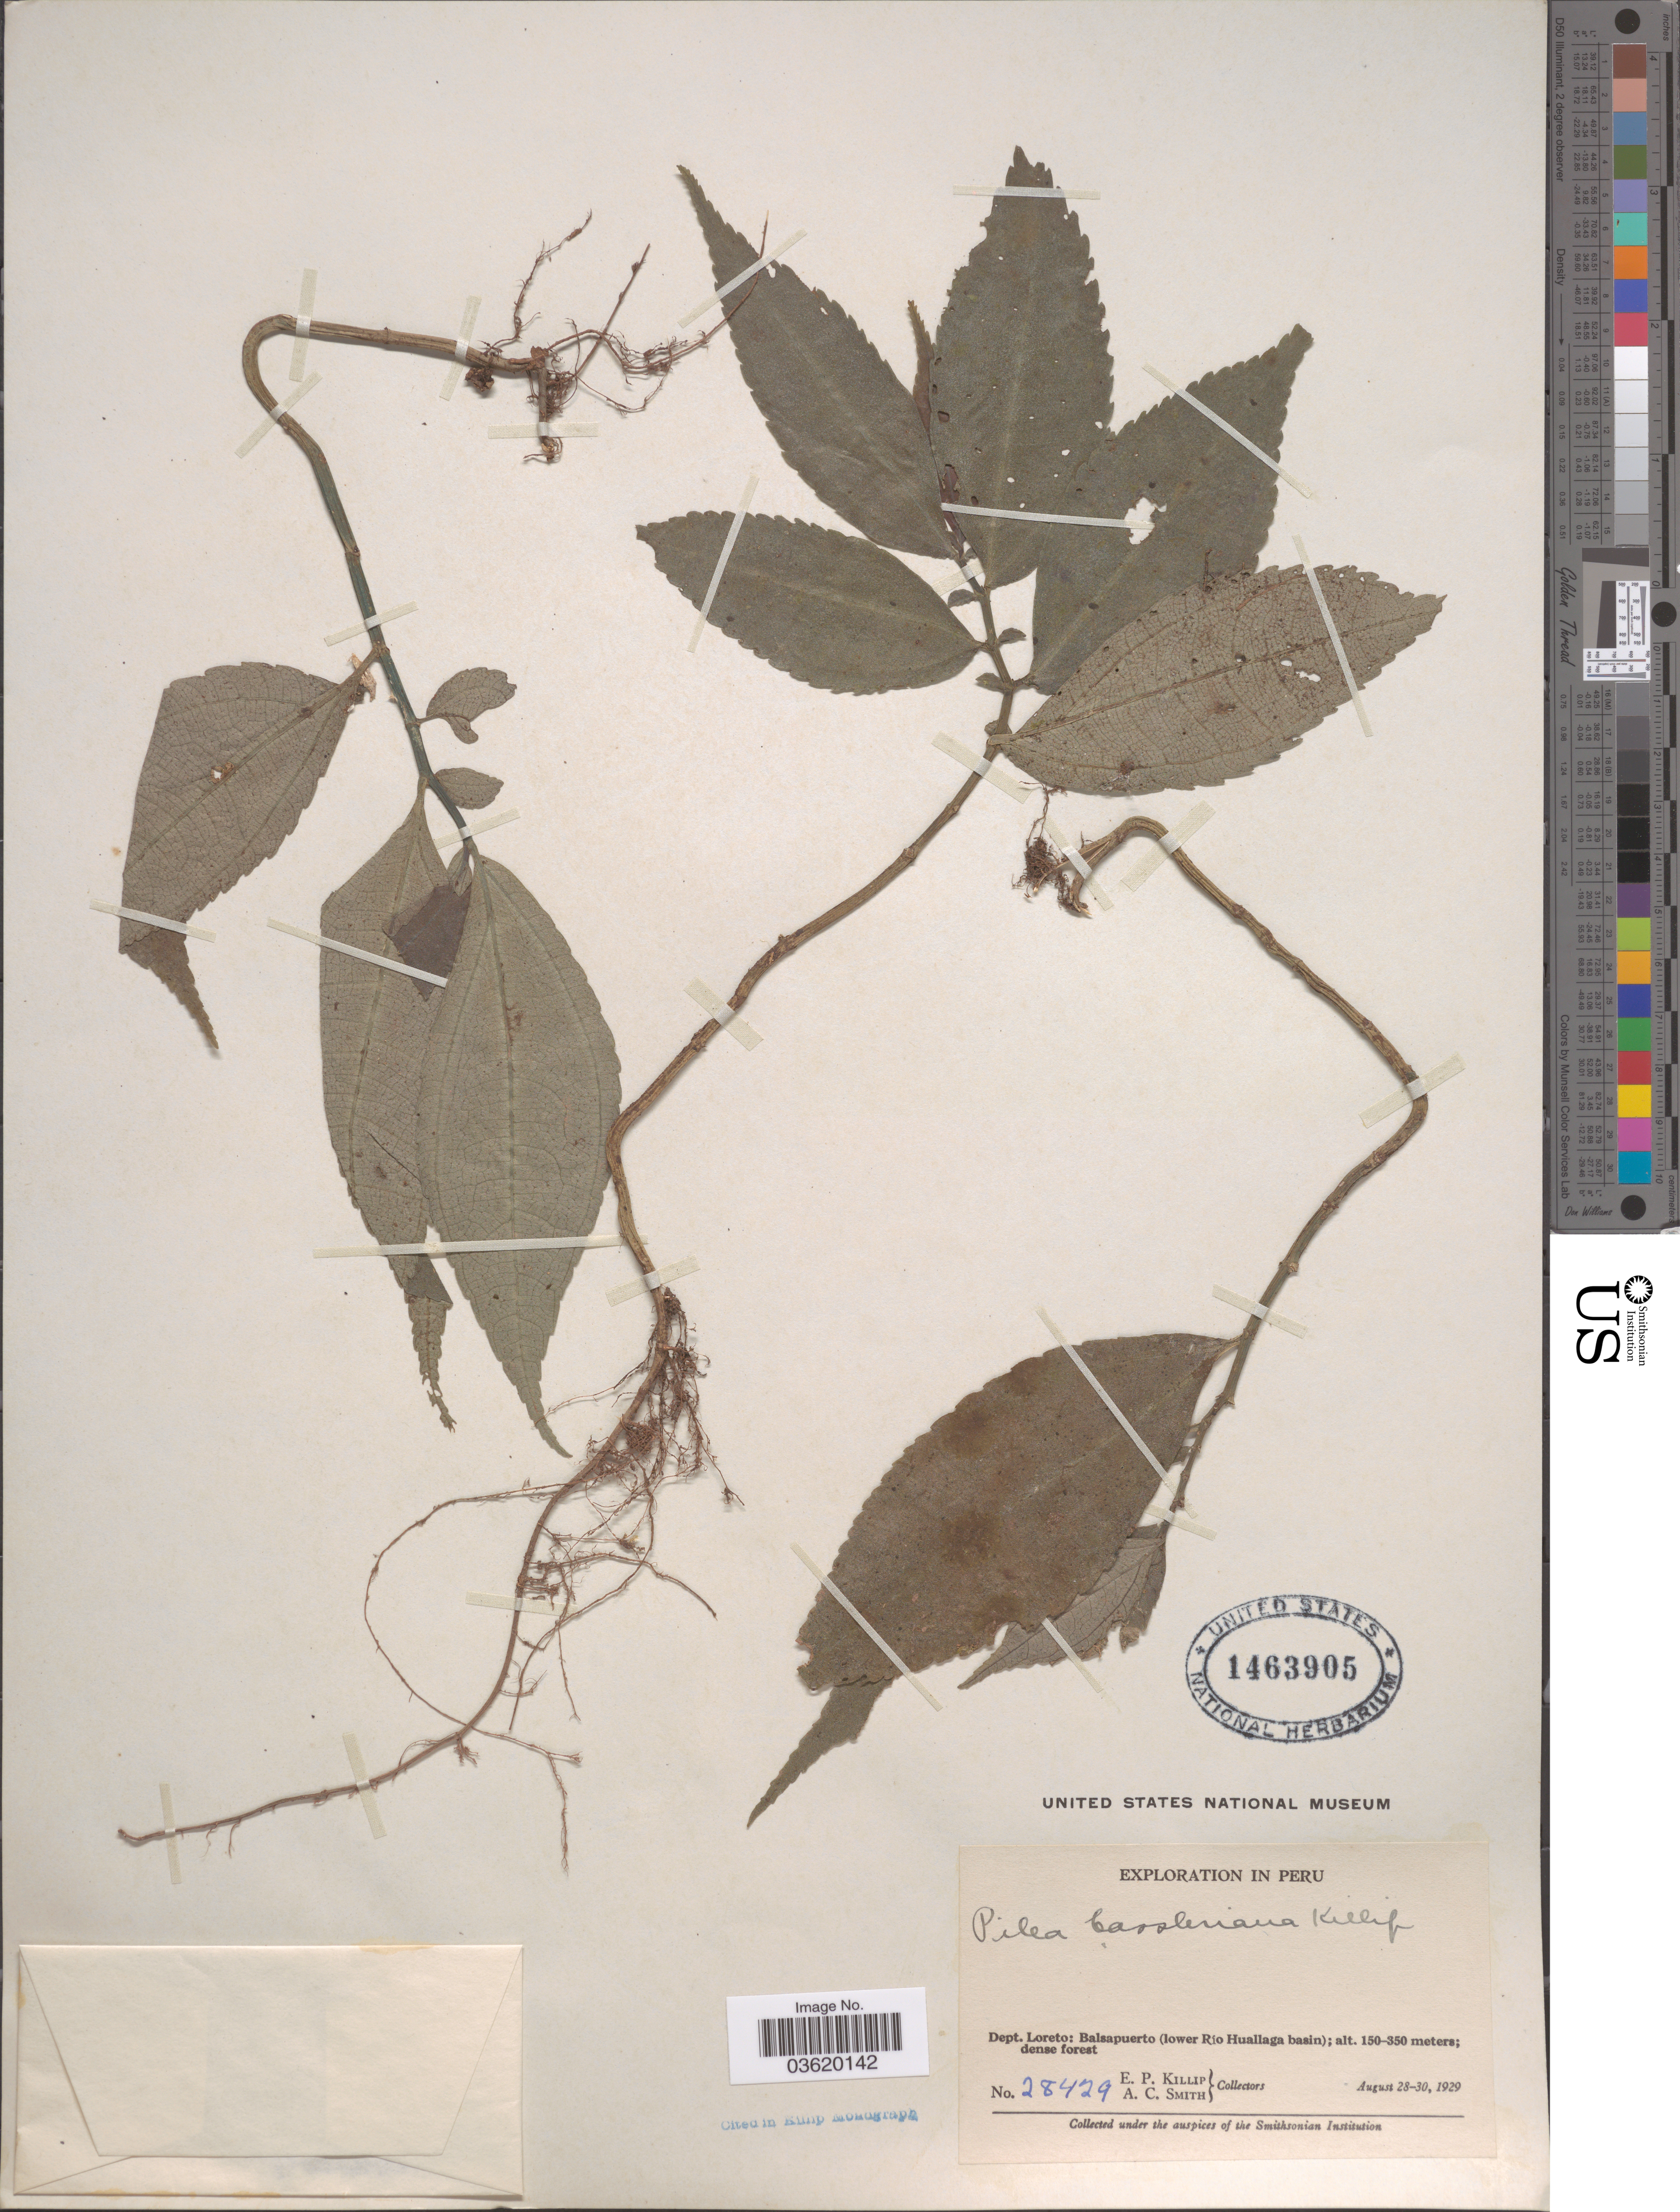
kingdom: Plantae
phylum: Tracheophyta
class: Magnoliopsida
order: Rosales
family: Urticaceae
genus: Pilea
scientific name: Pilea bassleriana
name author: Killip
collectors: E. P. Killip & A. C. Smith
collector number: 28429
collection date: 1929-08-28/1929-08-30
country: Peru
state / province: Loreto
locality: Dept. Loreto: Balsapuerto (lower Río Huallaga basin).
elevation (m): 150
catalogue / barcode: US 1463905